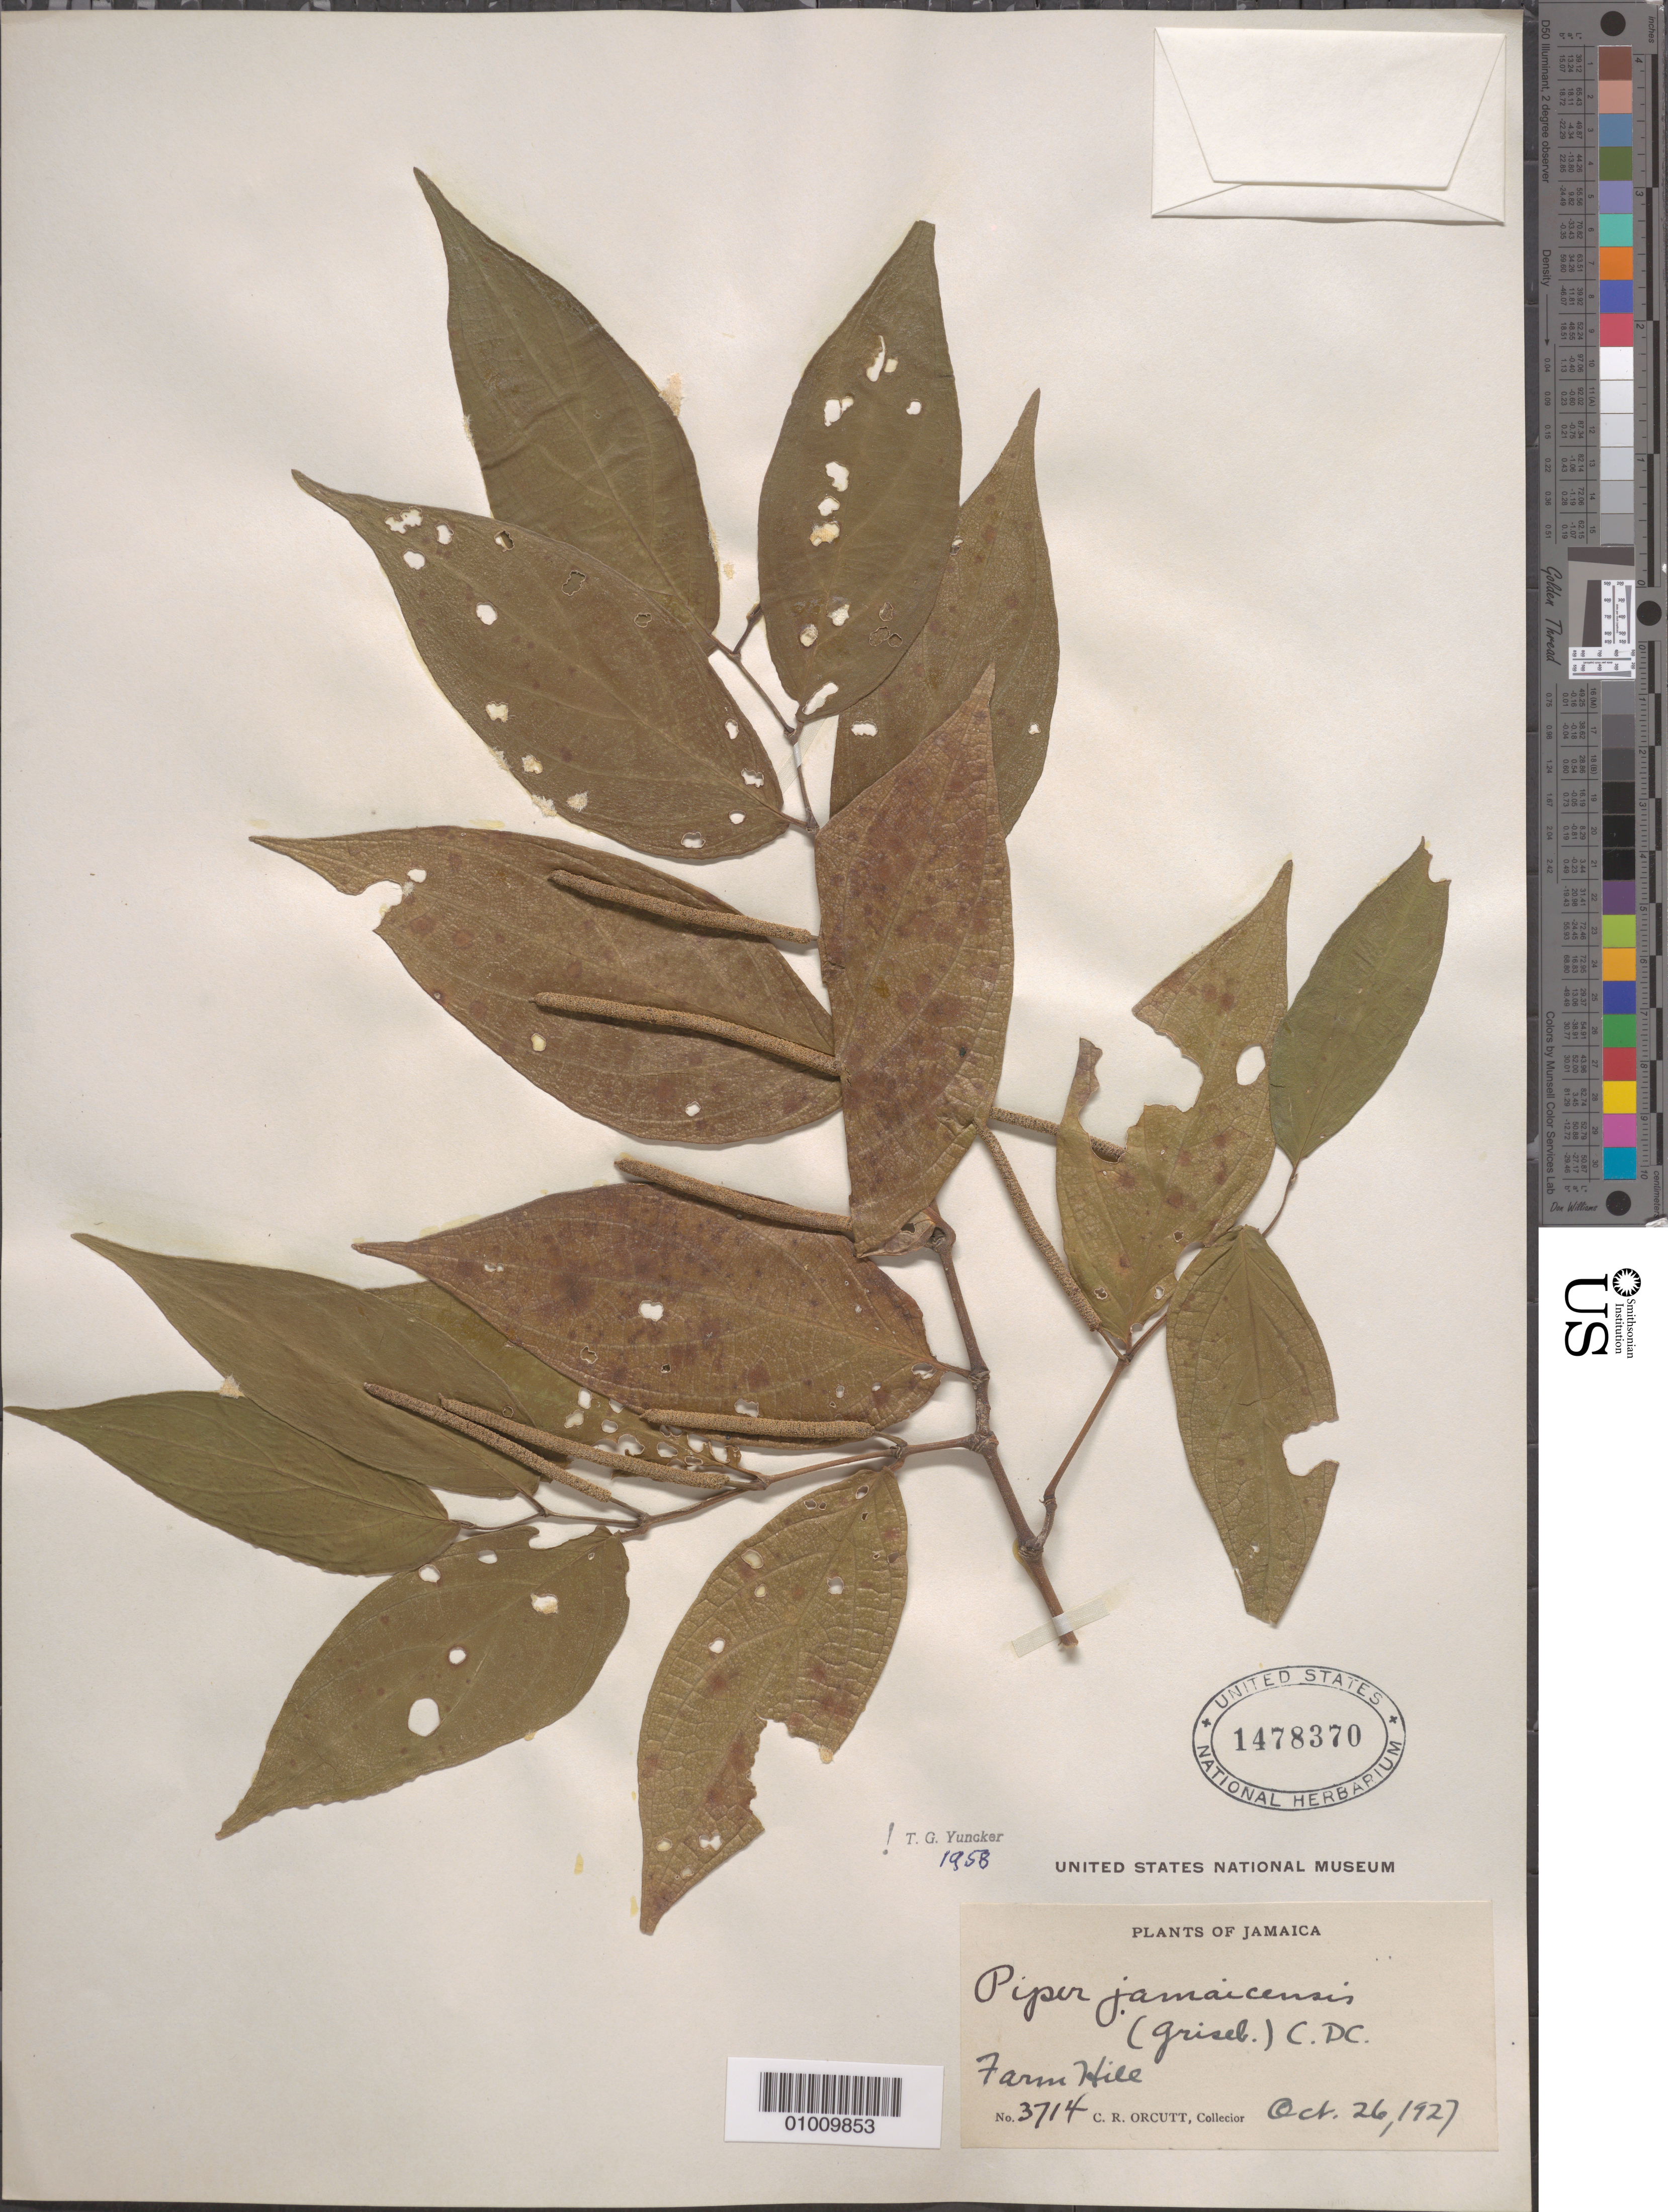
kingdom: Plantae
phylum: Tracheophyta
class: Magnoliopsida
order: Piperales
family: Piperaceae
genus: Piper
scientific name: Piper jamaicense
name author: C. DC.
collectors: C. R. Orcutt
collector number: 3714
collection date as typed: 26 Oct 1927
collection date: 1927-10-26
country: Jamaica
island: Jamaica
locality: Farm Hill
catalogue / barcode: US 1478370